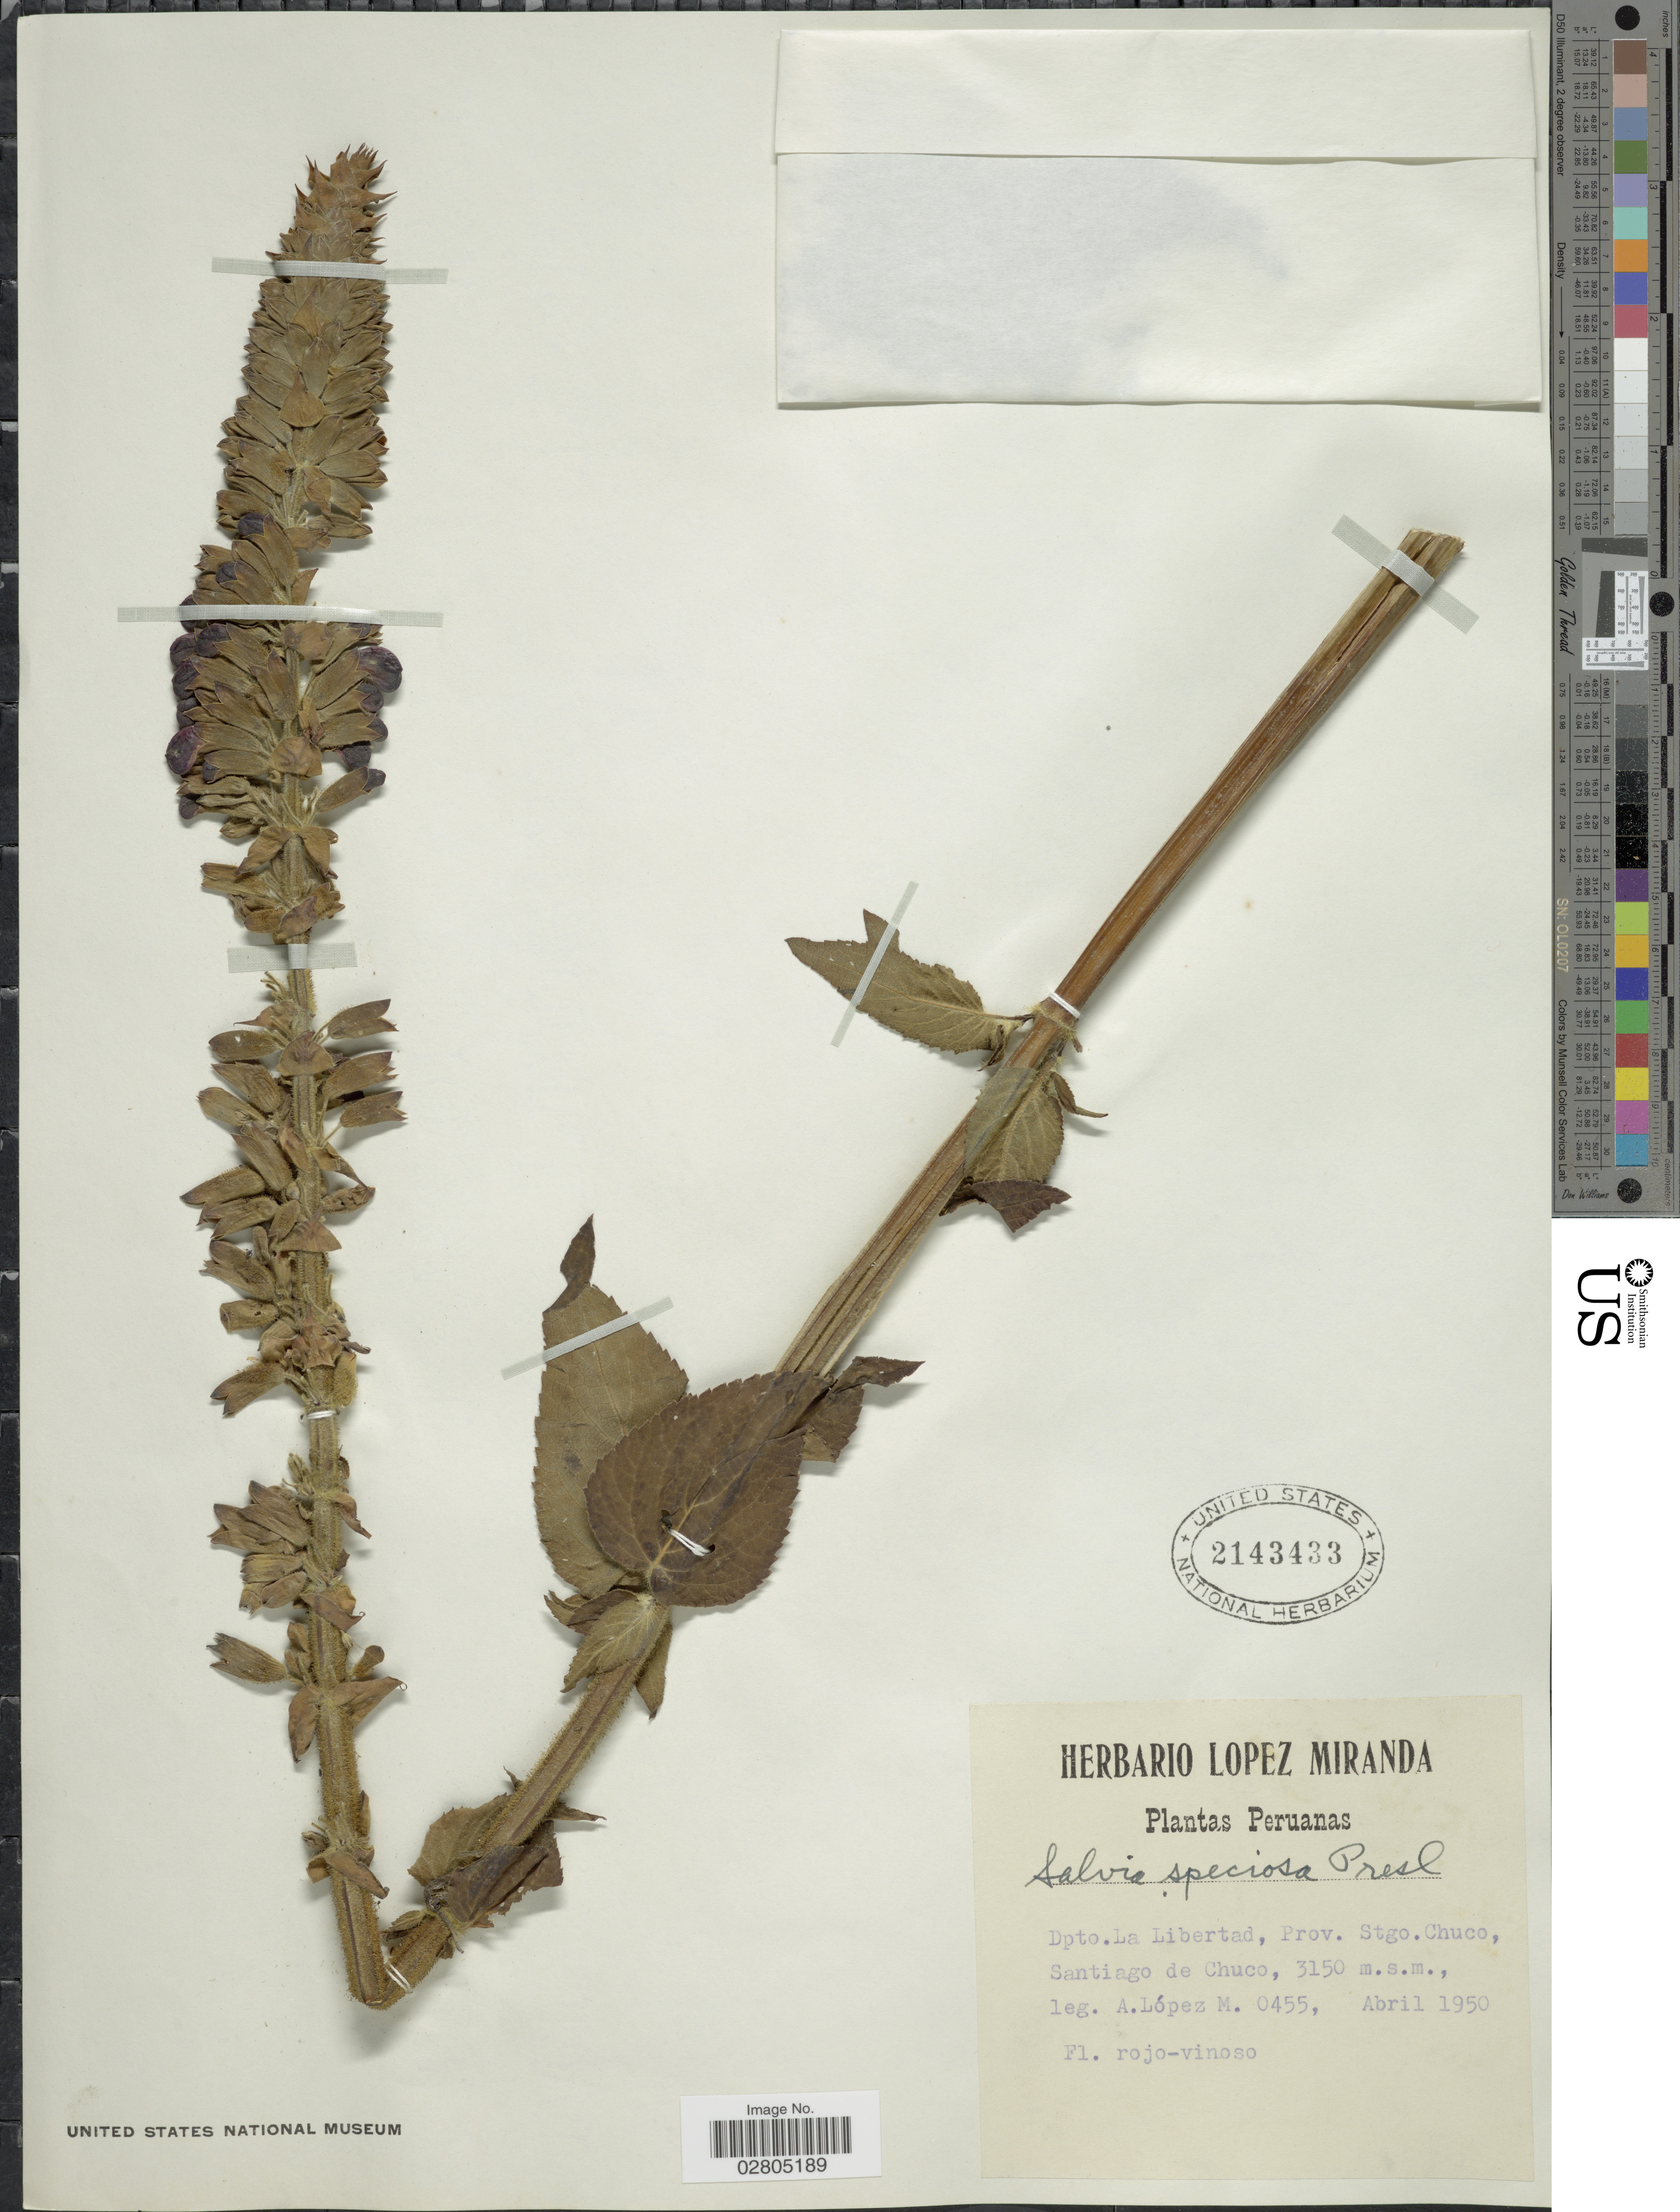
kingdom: Plantae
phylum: Tracheophyta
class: Magnoliopsida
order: Lamiales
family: Lamiaceae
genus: Salvia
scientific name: Salvia speciosa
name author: C. Presl ex Benth.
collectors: A. López M.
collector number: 0455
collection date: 1950-04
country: Peru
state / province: La Libertad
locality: Dpto. La Libertad, Prov. Stgo. Chuco, Santiago de Chuco.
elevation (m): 3150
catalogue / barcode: US 2143433